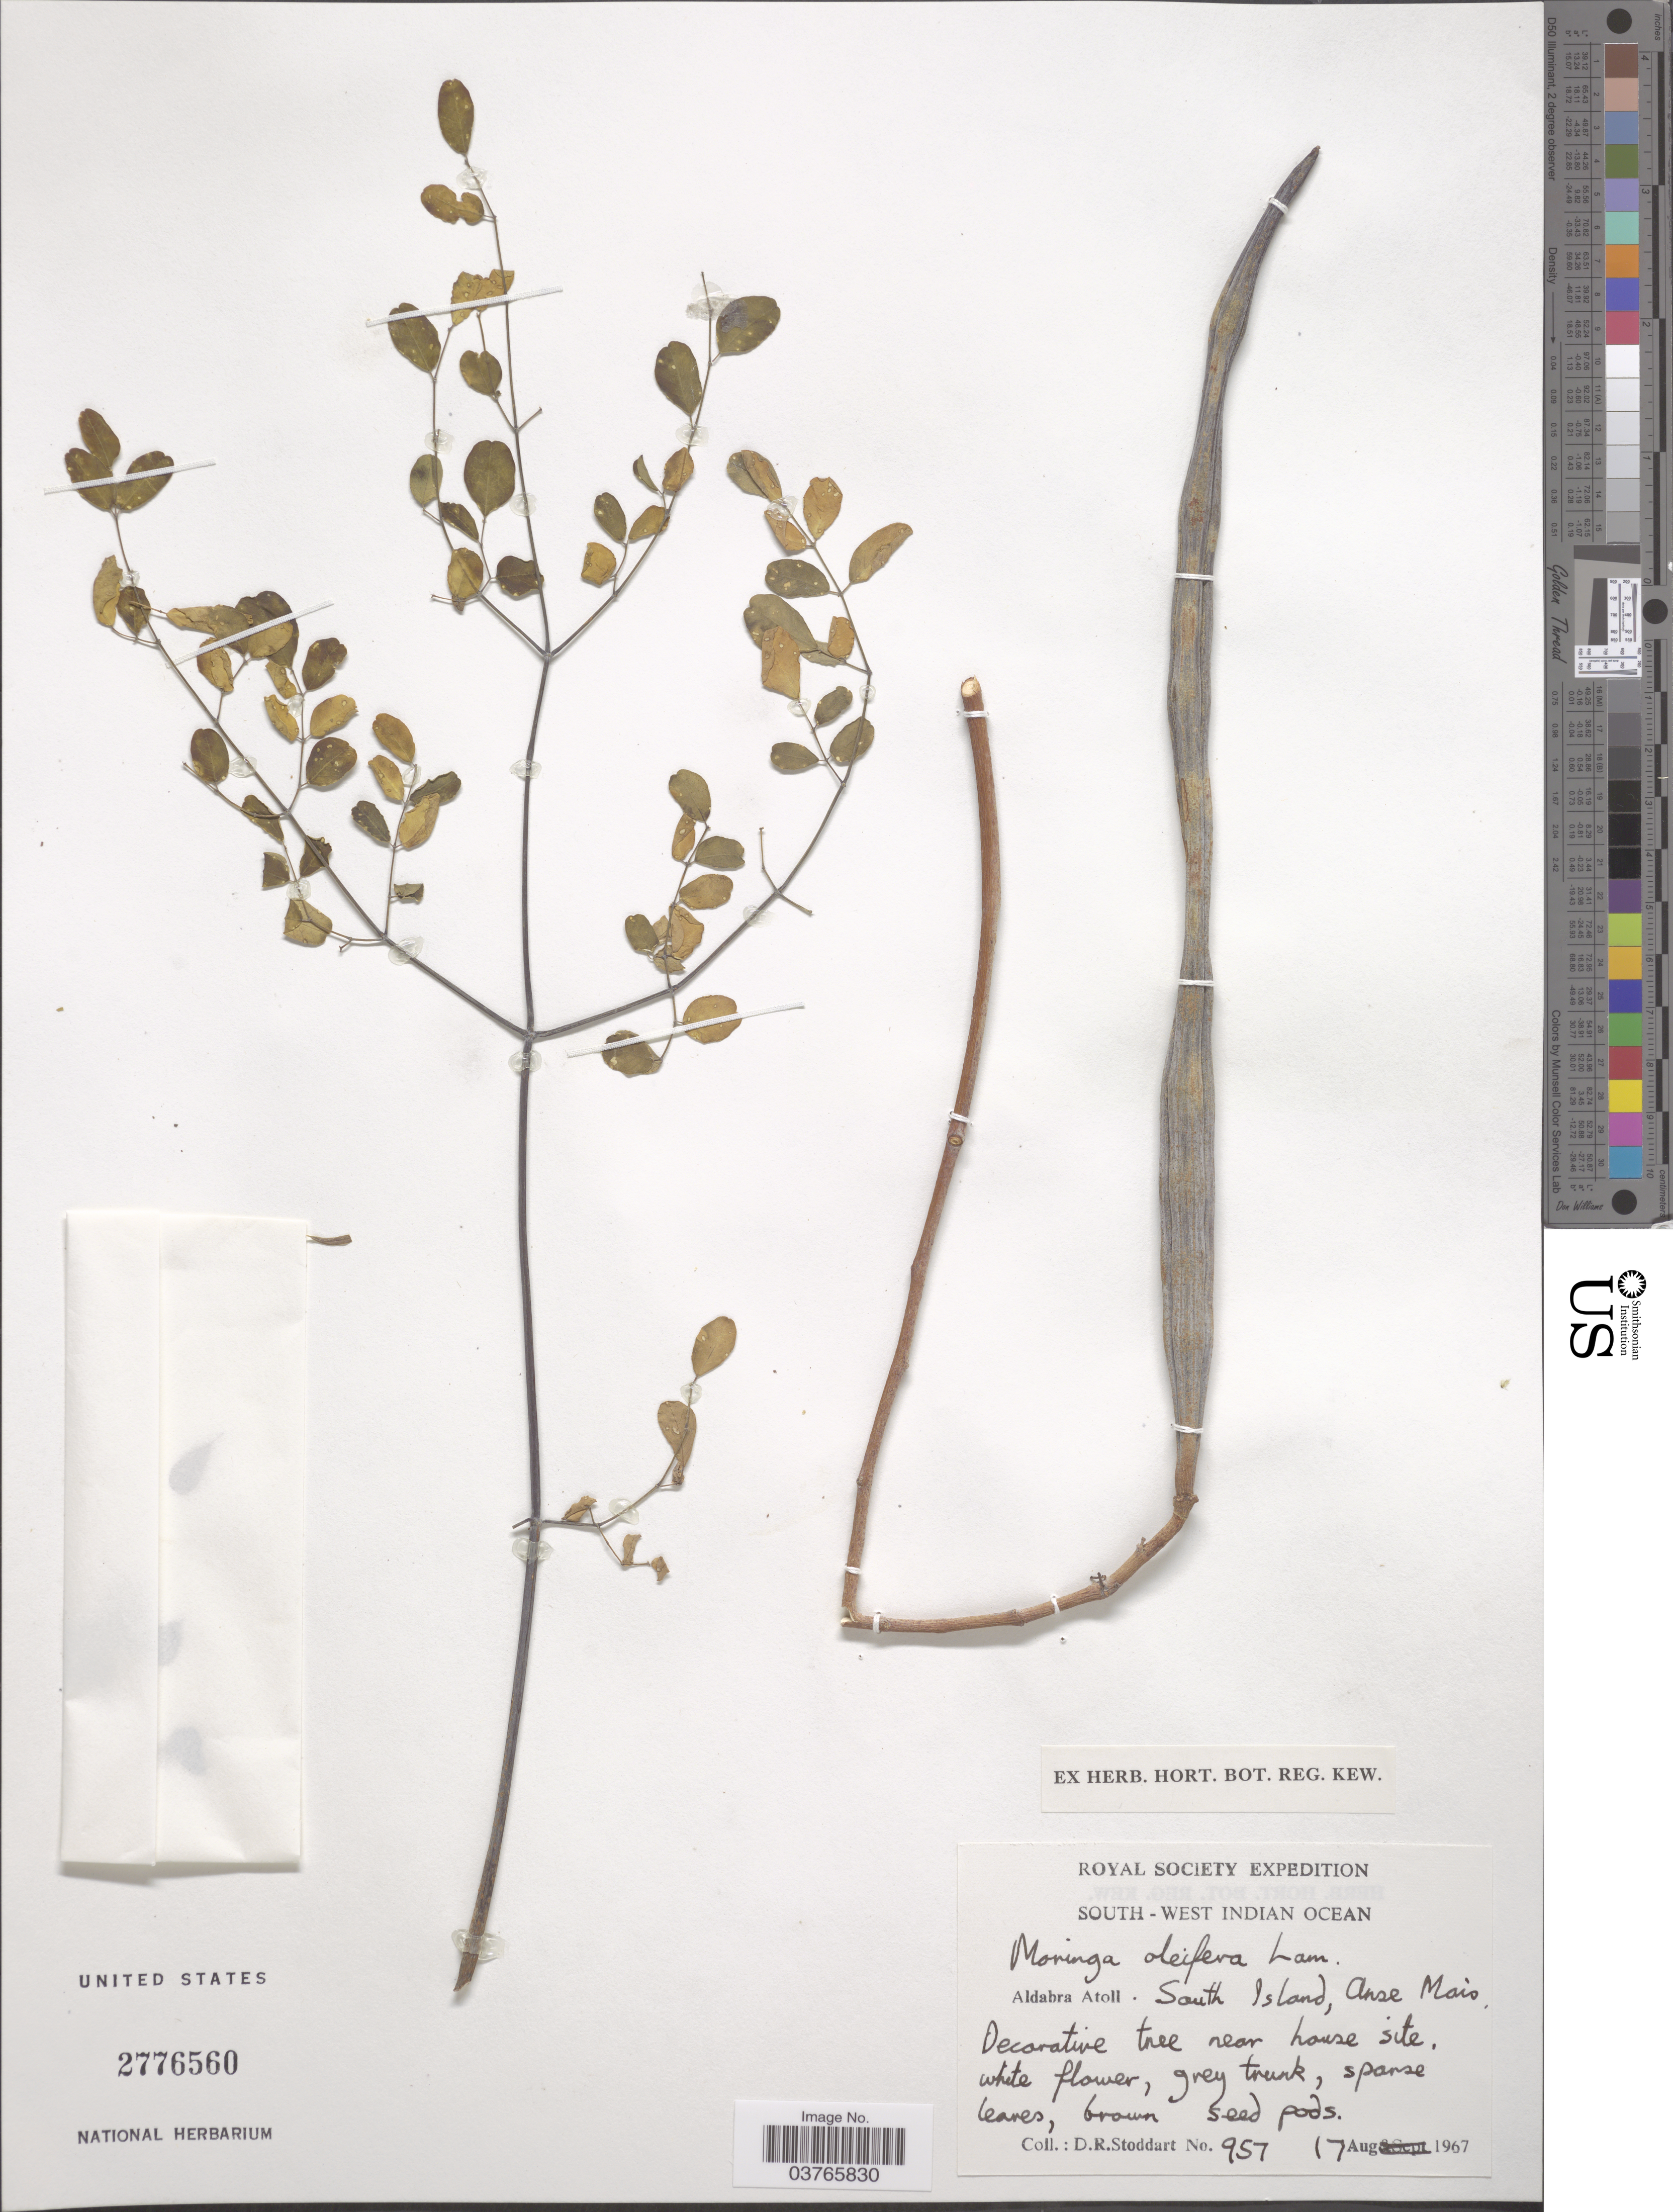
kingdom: Plantae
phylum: Tracheophyta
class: Magnoliopsida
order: Brassicales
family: Moringaceae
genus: Moringa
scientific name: Moringa oleifera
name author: Lam.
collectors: D. R. Stoddart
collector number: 957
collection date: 1967-08-17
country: Seychelles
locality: South-West Indian Ocean. Aldabra Atoll. South Island, Anse Mais.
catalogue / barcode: US 2776560